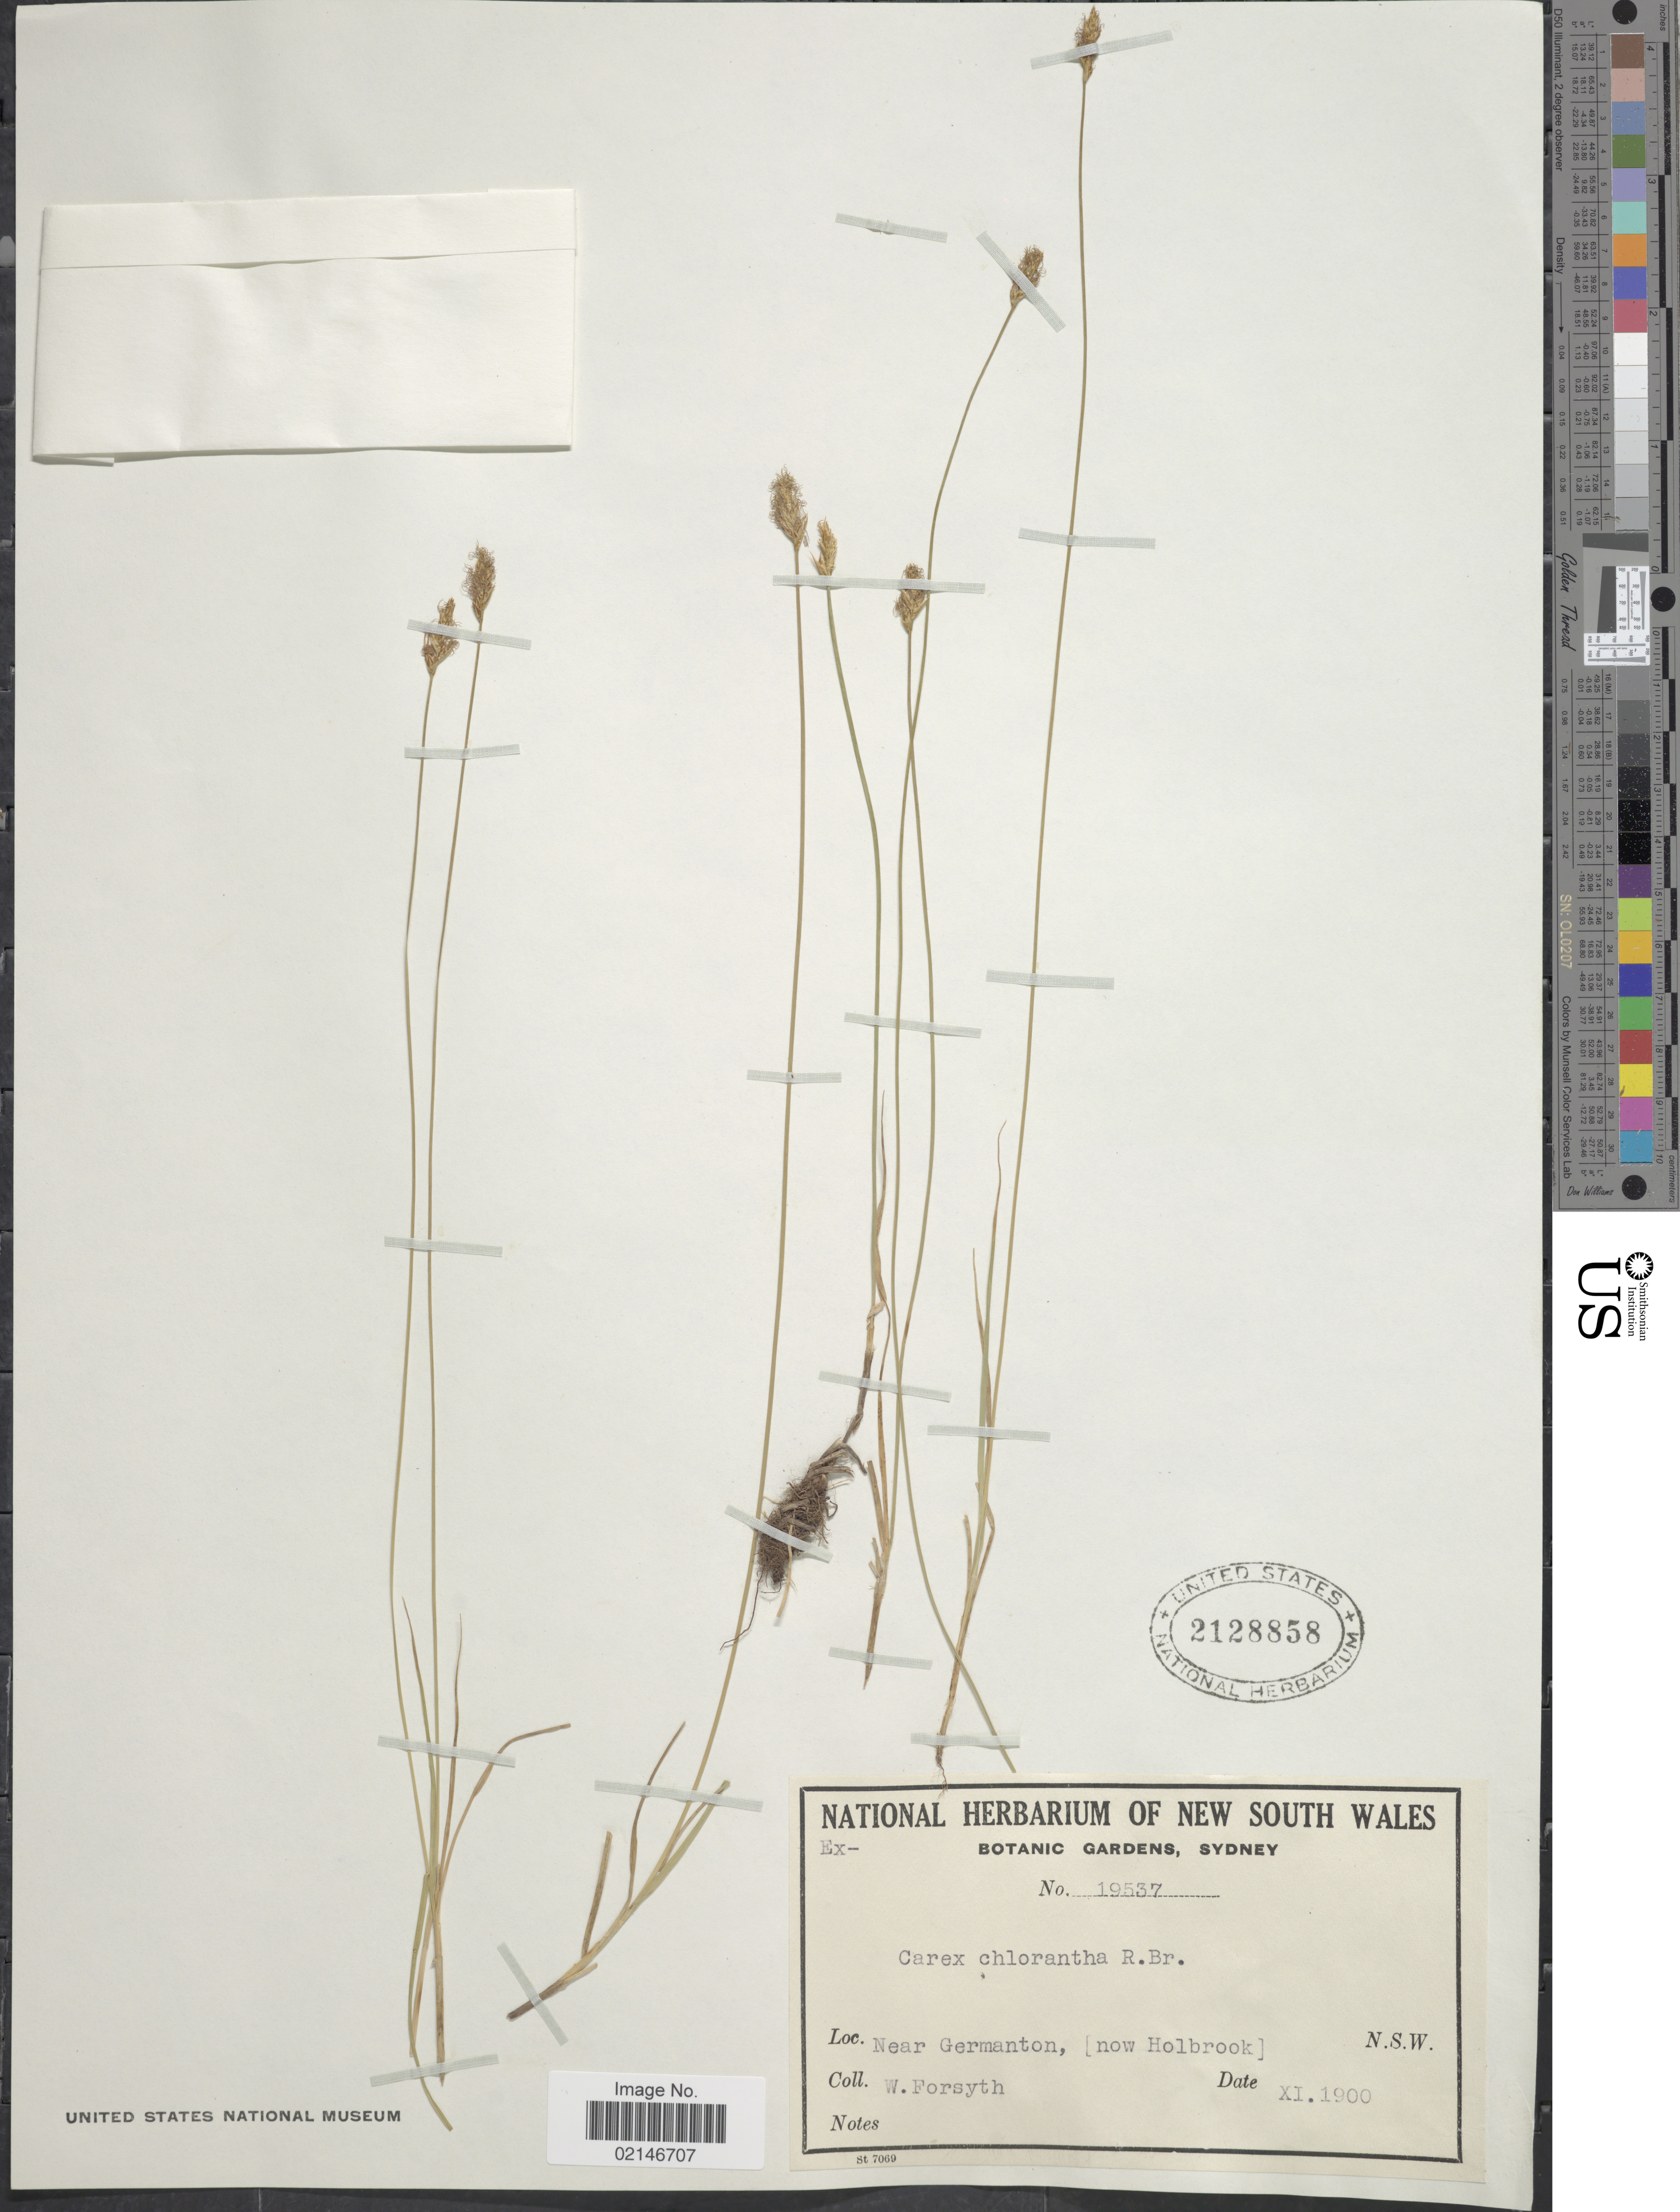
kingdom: Plantae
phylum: Tracheophyta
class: Liliopsida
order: Poales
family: Cyperaceae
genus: Carex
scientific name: Carex chlorantha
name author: R. Br.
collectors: W. Forsyth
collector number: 19537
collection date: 1900-11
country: Australia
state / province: New South Wales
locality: Near Germanton, (now Holbrook) N.S.W.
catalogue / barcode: US 2128858